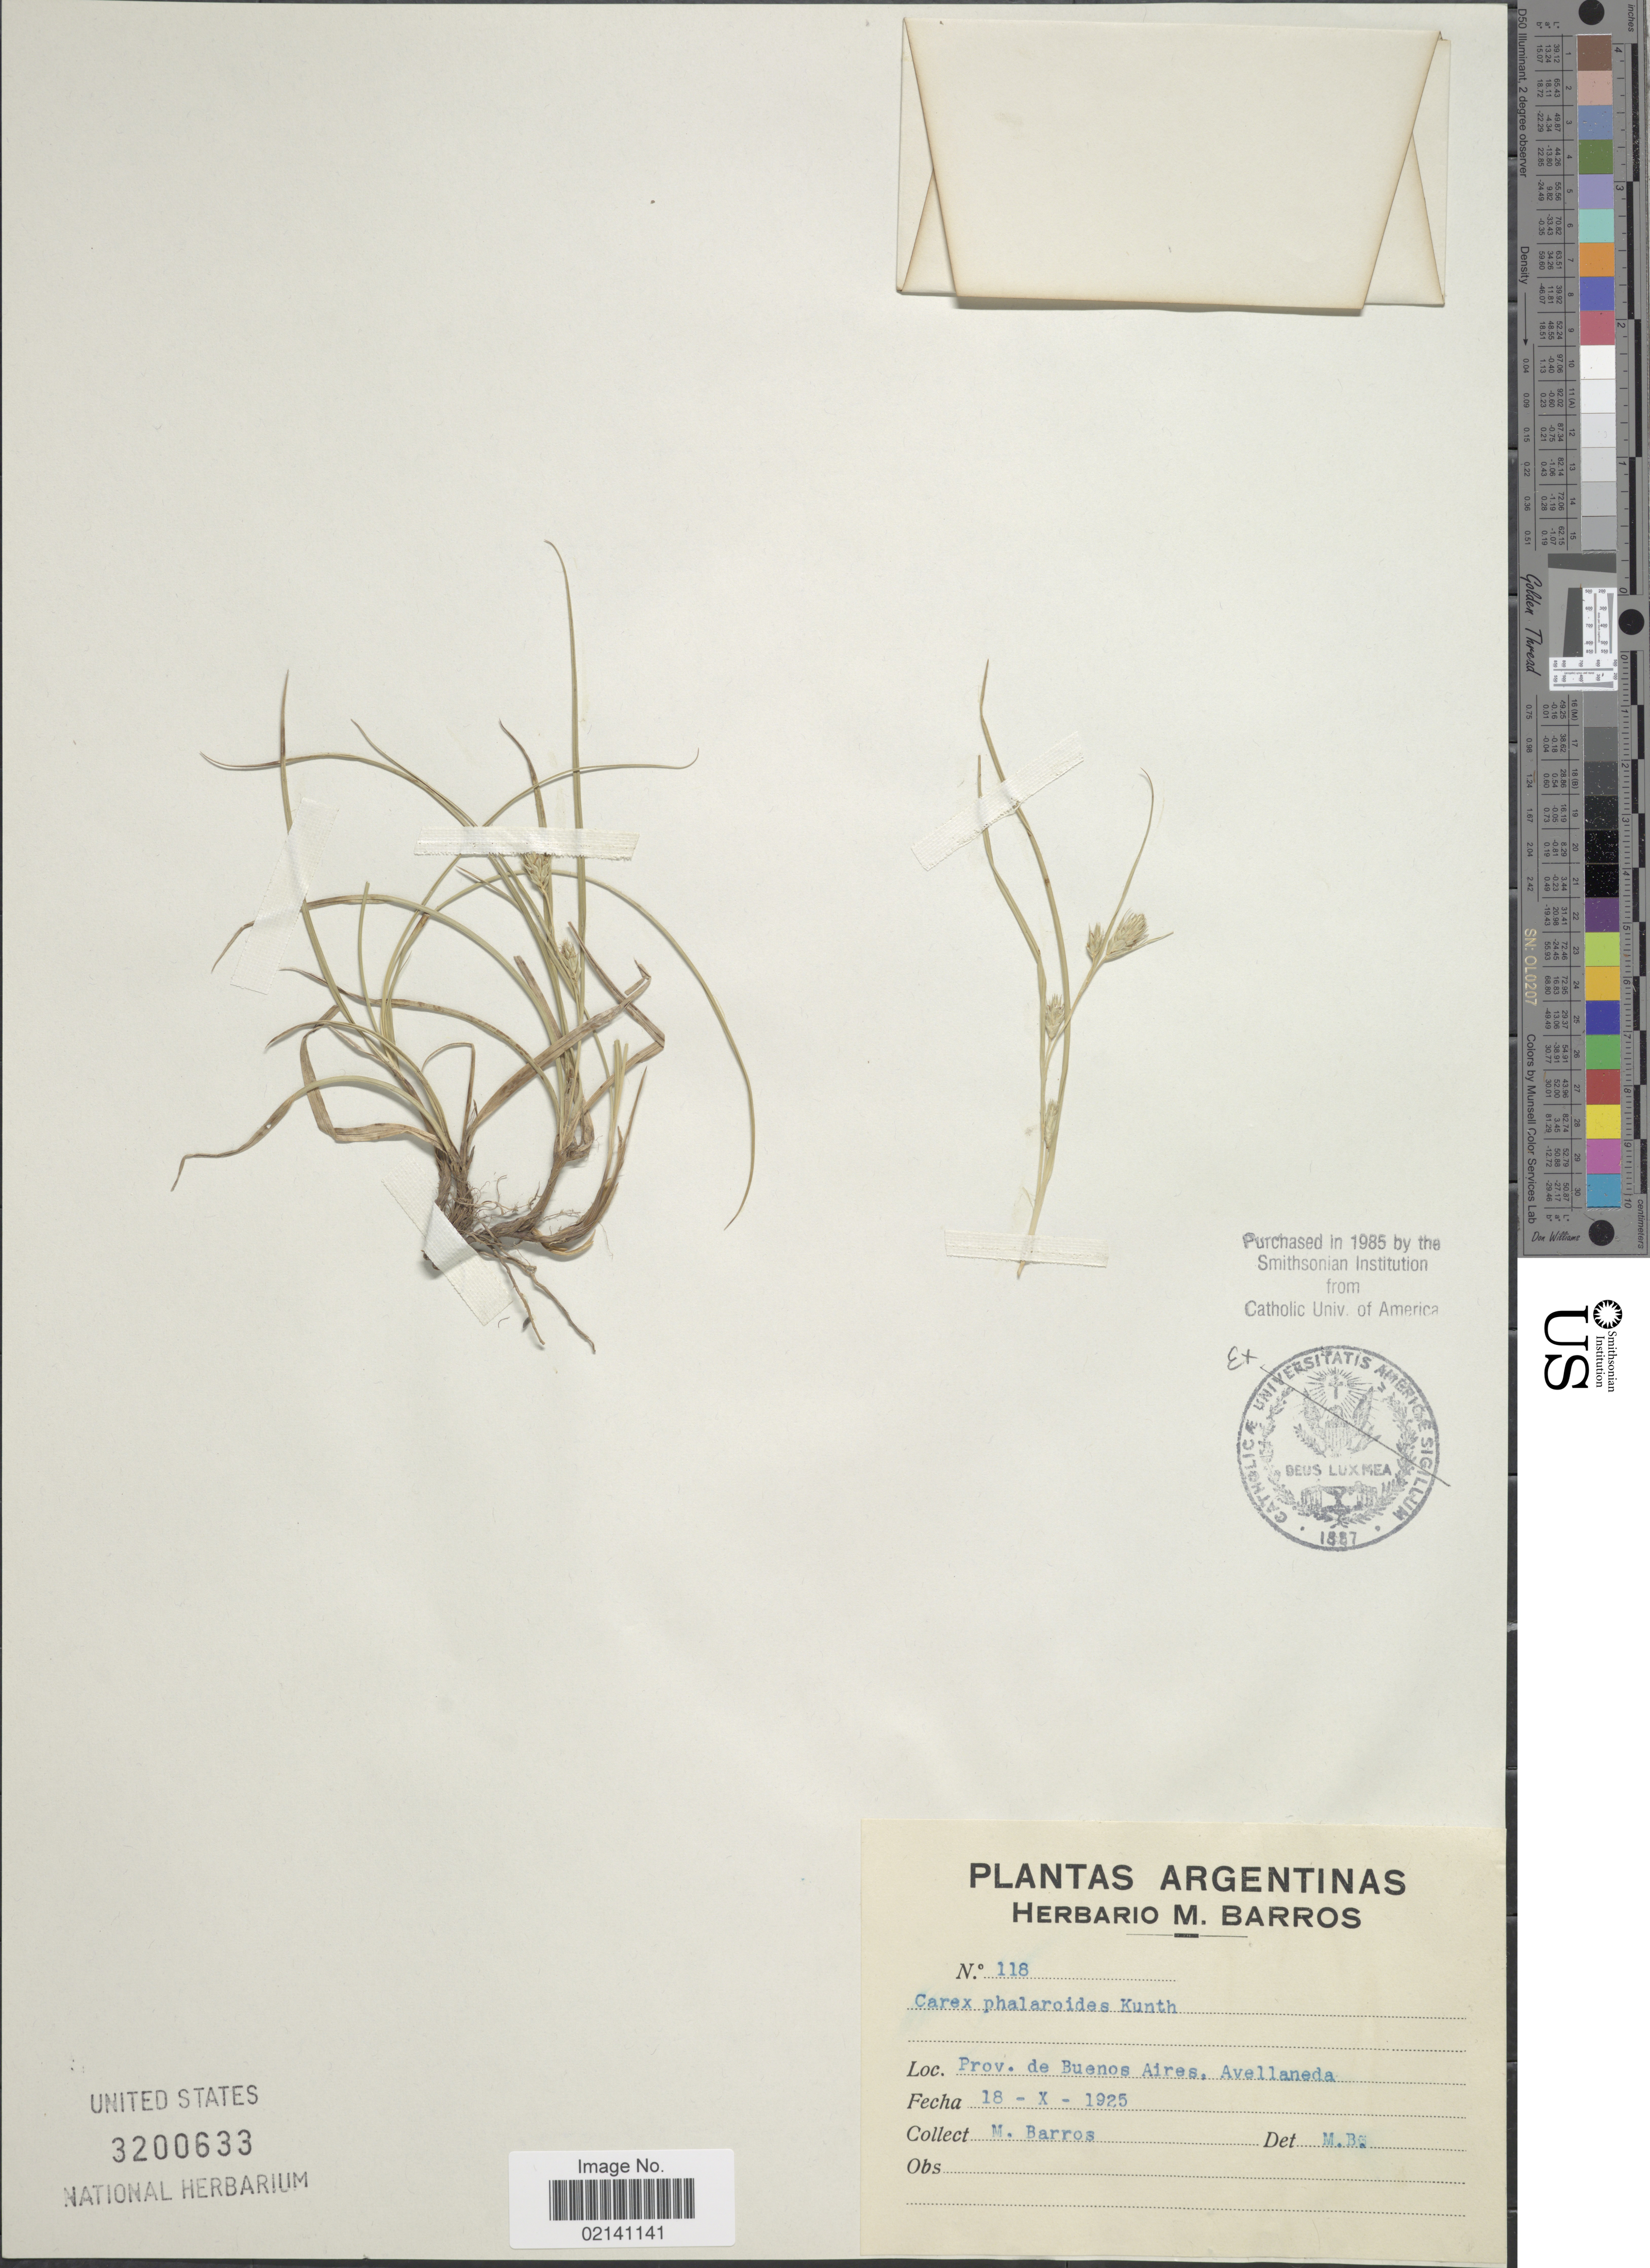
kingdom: Plantae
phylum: Tracheophyta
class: Liliopsida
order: Poales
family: Cyperaceae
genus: Carex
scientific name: Carex phalaroides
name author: Kunth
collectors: M. Barros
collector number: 118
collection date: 1925-10-18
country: Argentina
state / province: Buenos Aires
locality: Prov. de Buenos Aires, Avellaneda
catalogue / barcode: US 3200633